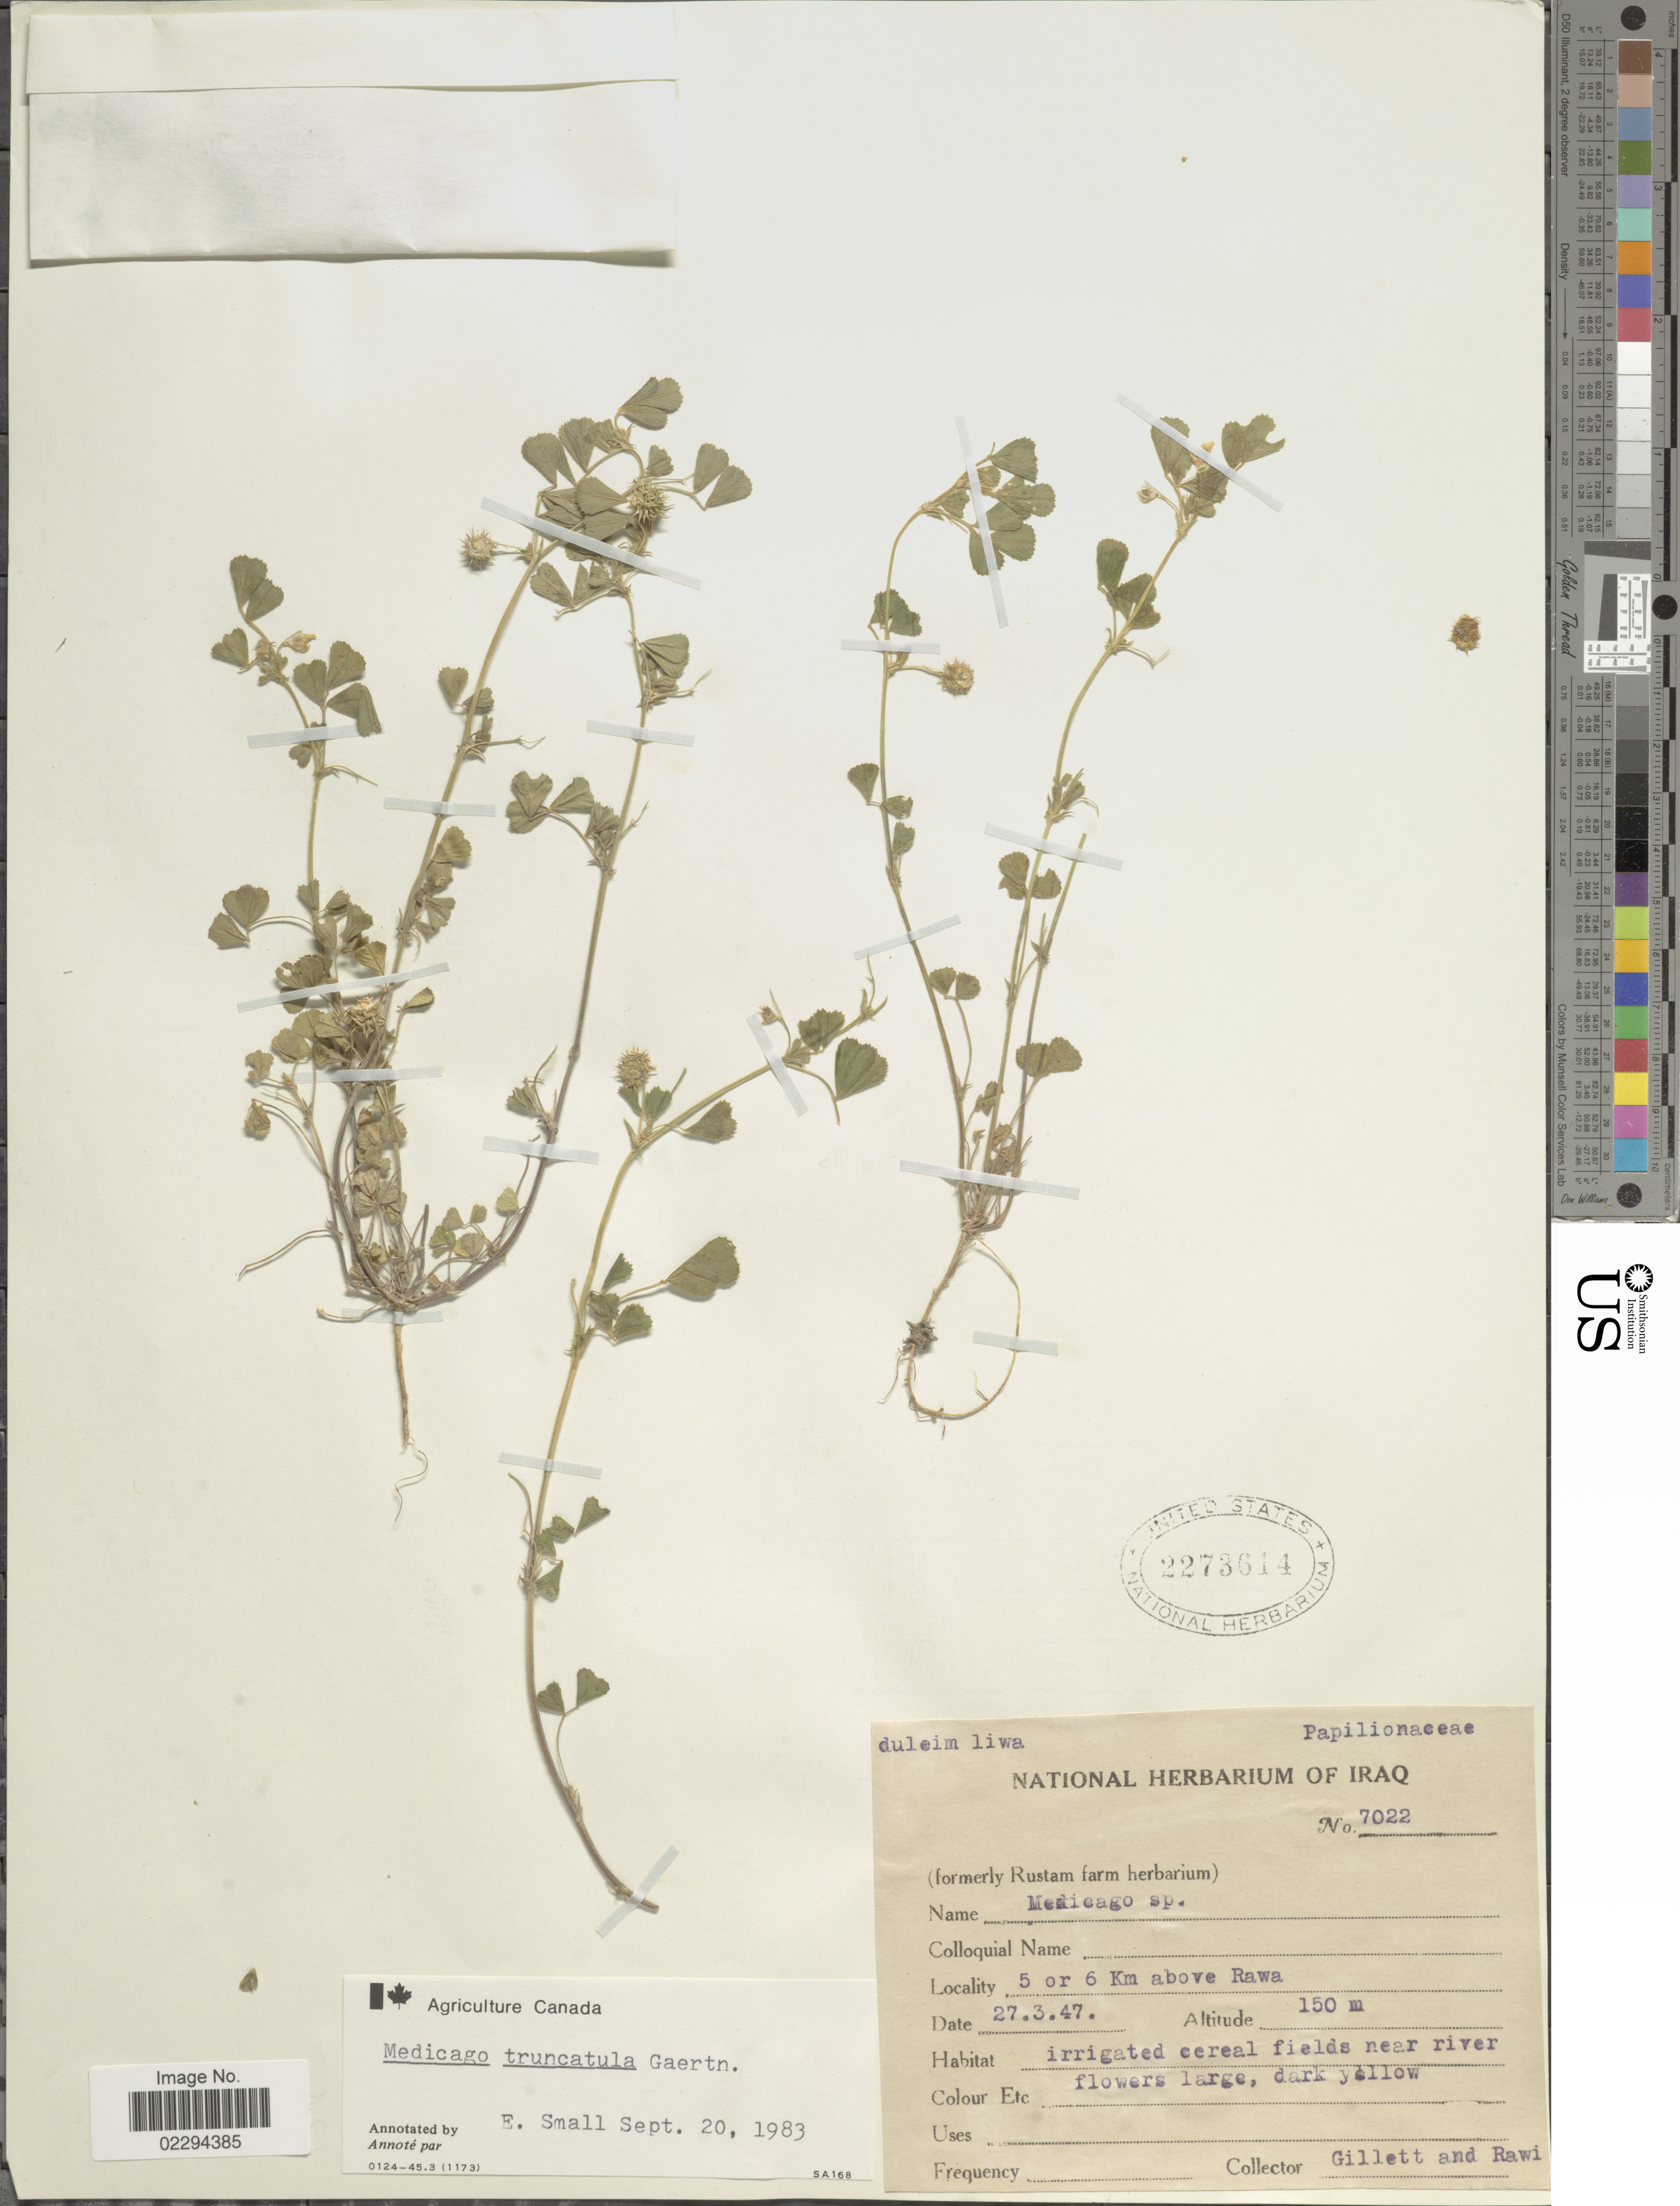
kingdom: Plantae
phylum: Tracheophyta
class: Magnoliopsida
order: Fabales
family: Fabaceae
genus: Medicago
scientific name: Medicago truncatula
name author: Gaertn.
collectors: Gillett, -- & -. Rawi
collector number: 7022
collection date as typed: Transcribed d/m/y: 27/3/47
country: Iraq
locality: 6 Km above Rawa, irrigated cereal fields near river.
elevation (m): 150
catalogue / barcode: US 2273614